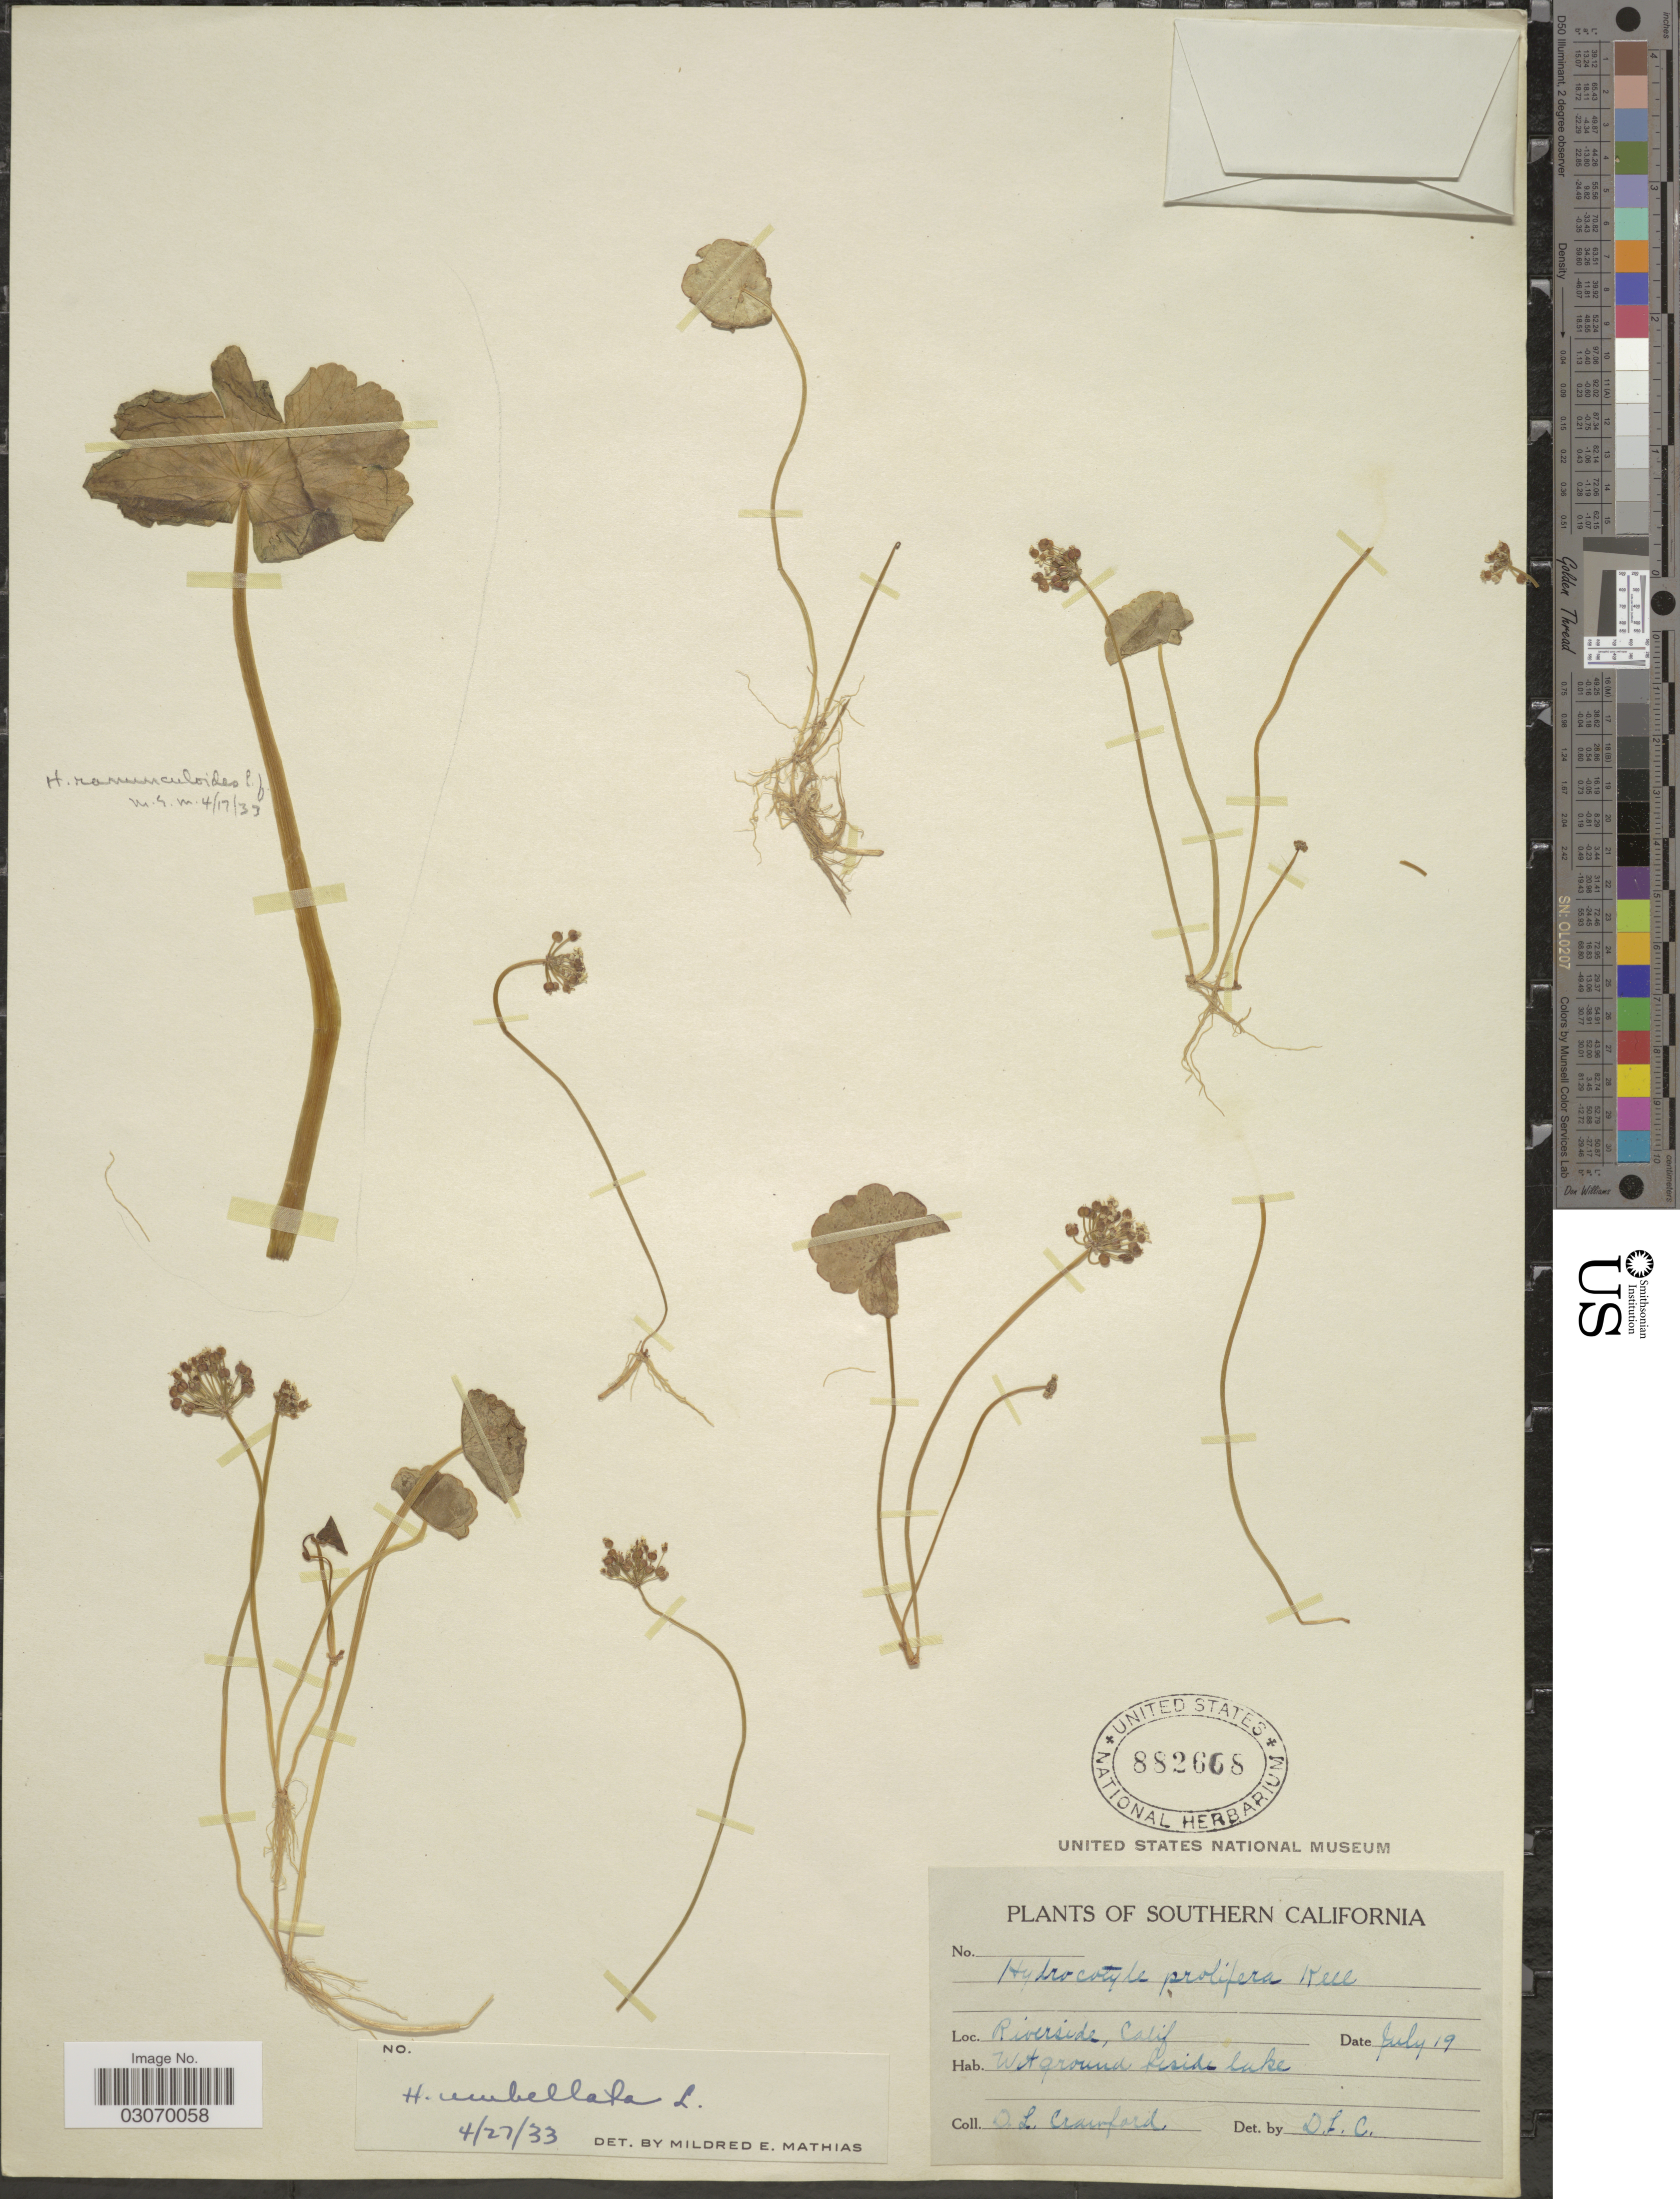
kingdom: Plantae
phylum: Tracheophyta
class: Magnoliopsida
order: Apiales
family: Araliaceae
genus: Hydrocotyle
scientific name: Hydrocotyle umbellata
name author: L.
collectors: D. L. Crawford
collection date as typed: Transcribed d/m/y: /7/19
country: United States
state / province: California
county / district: Riverside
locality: Southern California. Riverside.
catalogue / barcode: US 882668